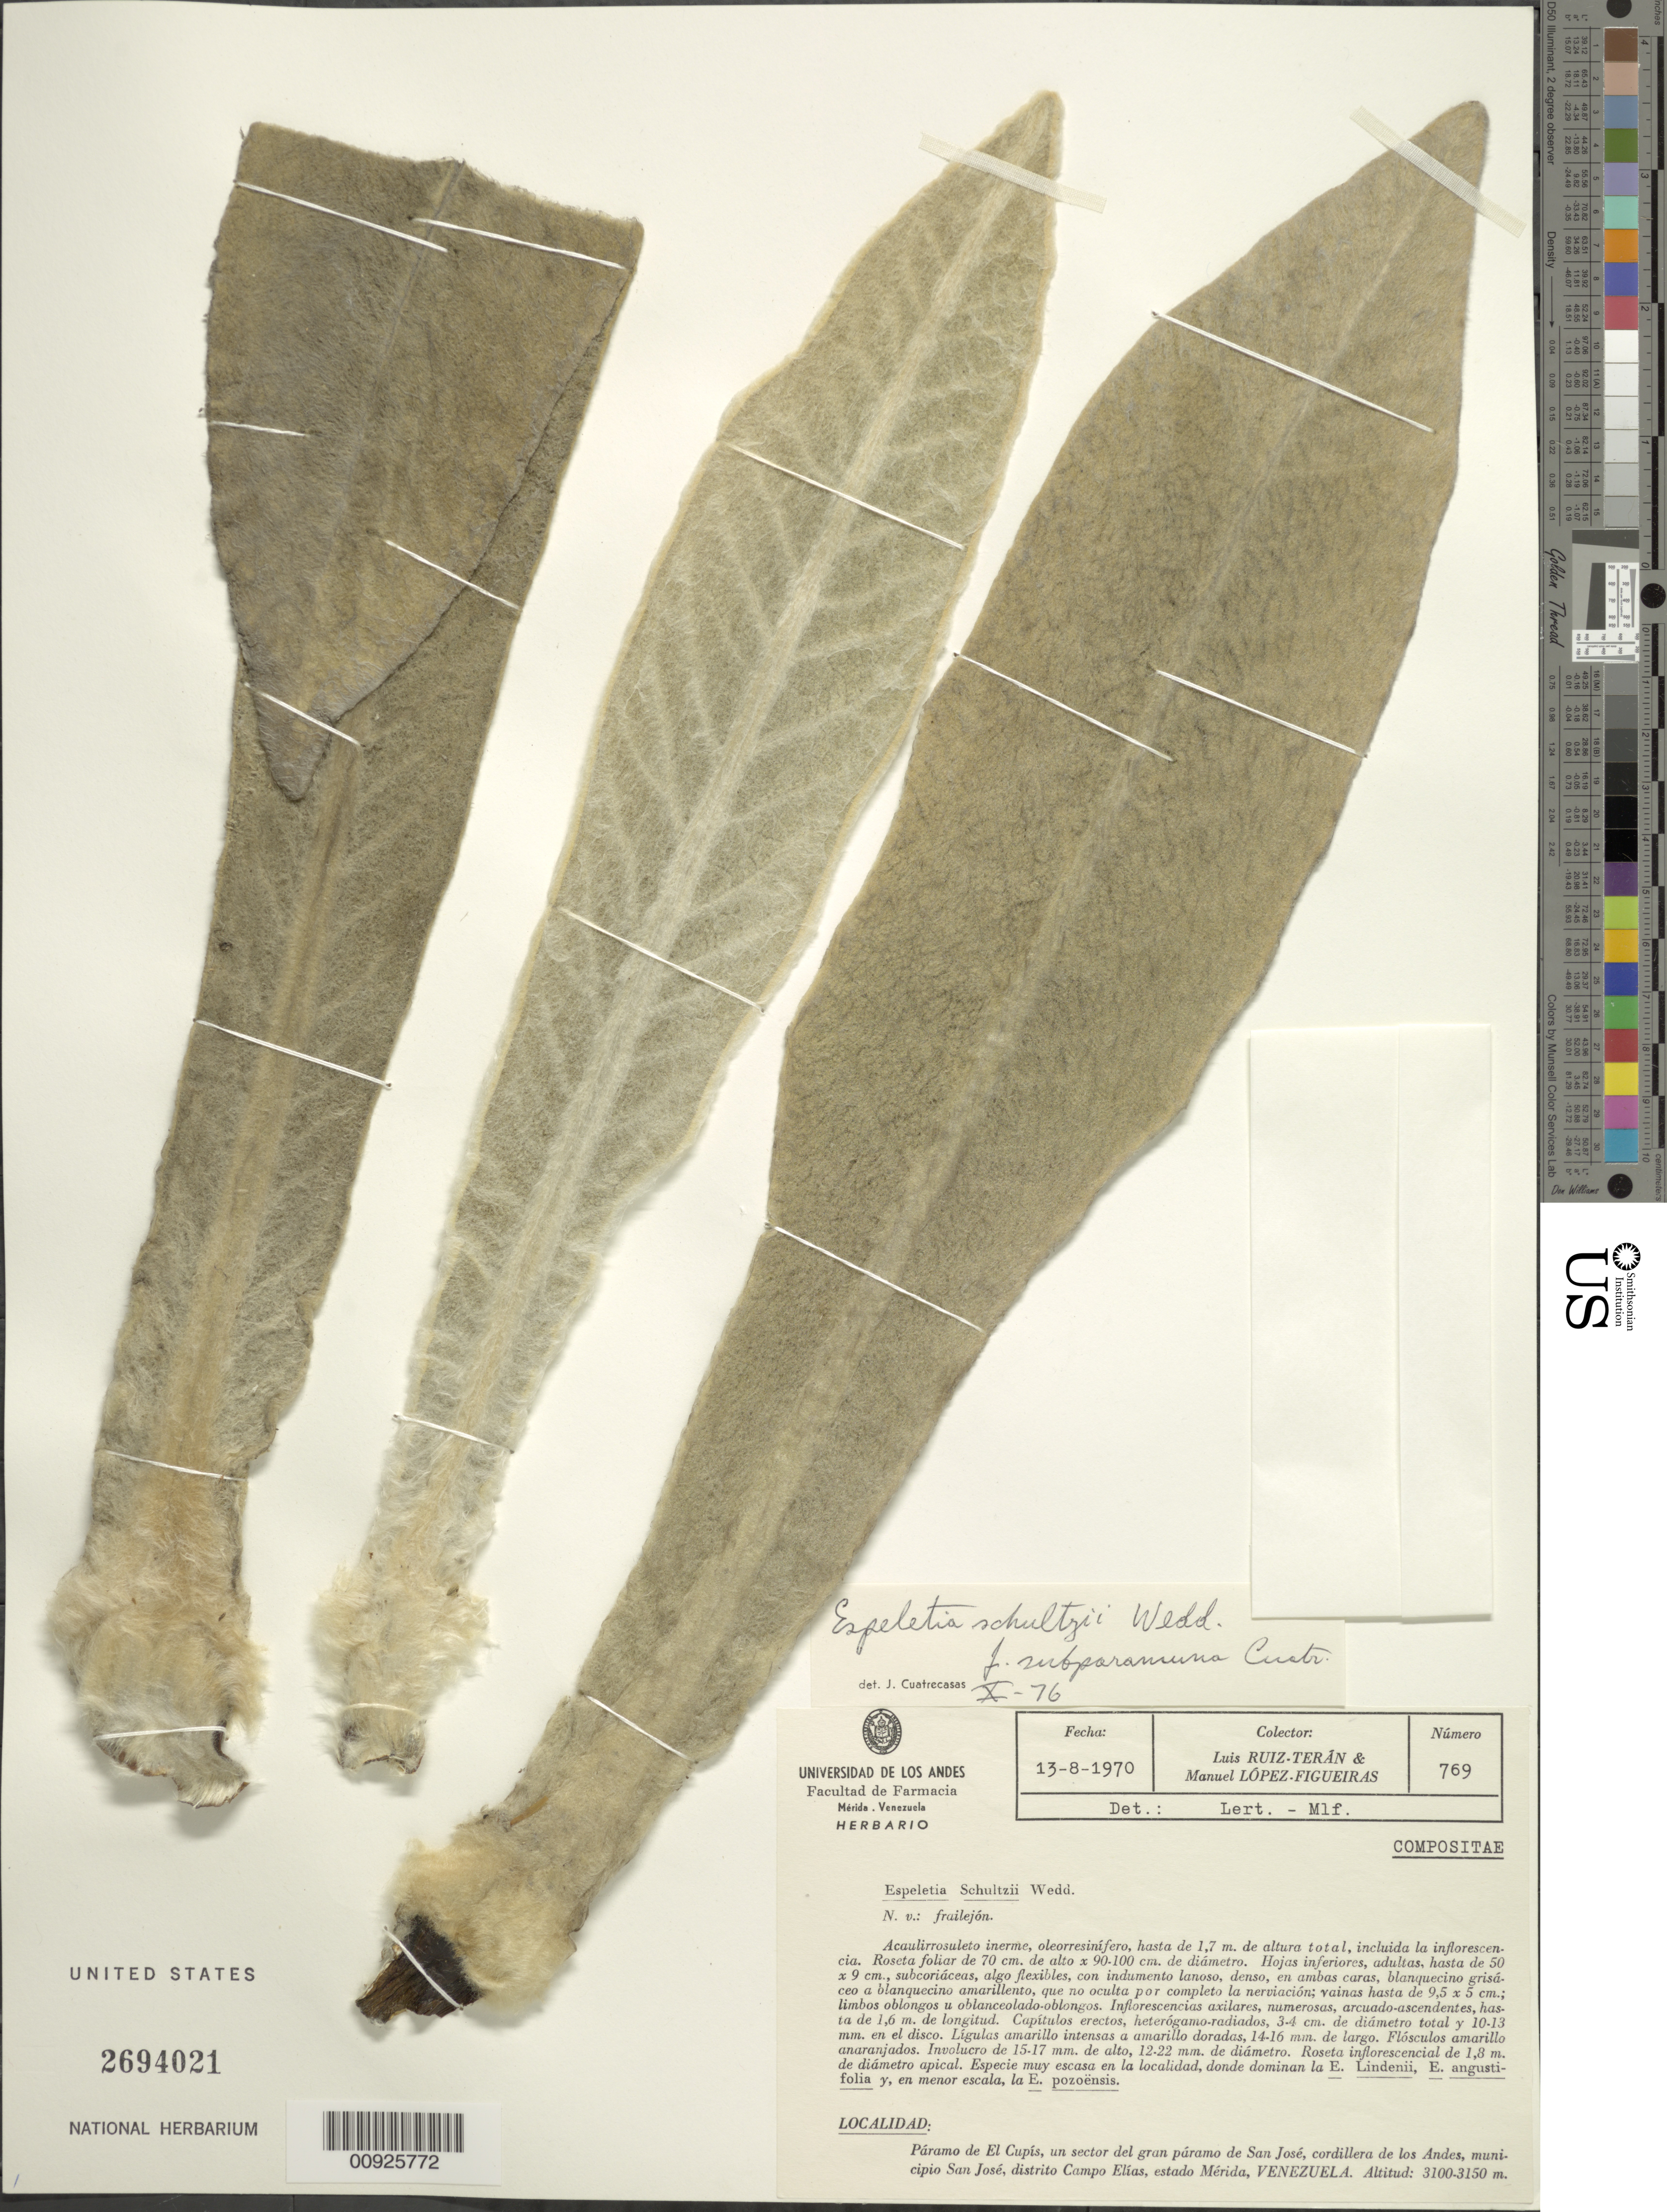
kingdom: Plantae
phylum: Tracheophyta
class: Magnoliopsida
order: Asterales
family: Asteraceae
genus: Espeletia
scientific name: Espeletia schultzii var. subparamuna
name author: Cuatrec.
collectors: L. E. Ruíz-Terán & M. López Figueiras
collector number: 769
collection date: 1970-08-13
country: Venezuela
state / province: Mérida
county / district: Campo Elías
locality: P. del Cupís. Páramo de el Cupís, un sector del gran Páramo de San José, cordillera de los Andes, Municipio de San José.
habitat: Especie muy escasa en la localidad, donde dominan la E. lindenii, E. angustifolia y, en menor escala, la E. pozoensis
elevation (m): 3100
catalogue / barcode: US 2694021